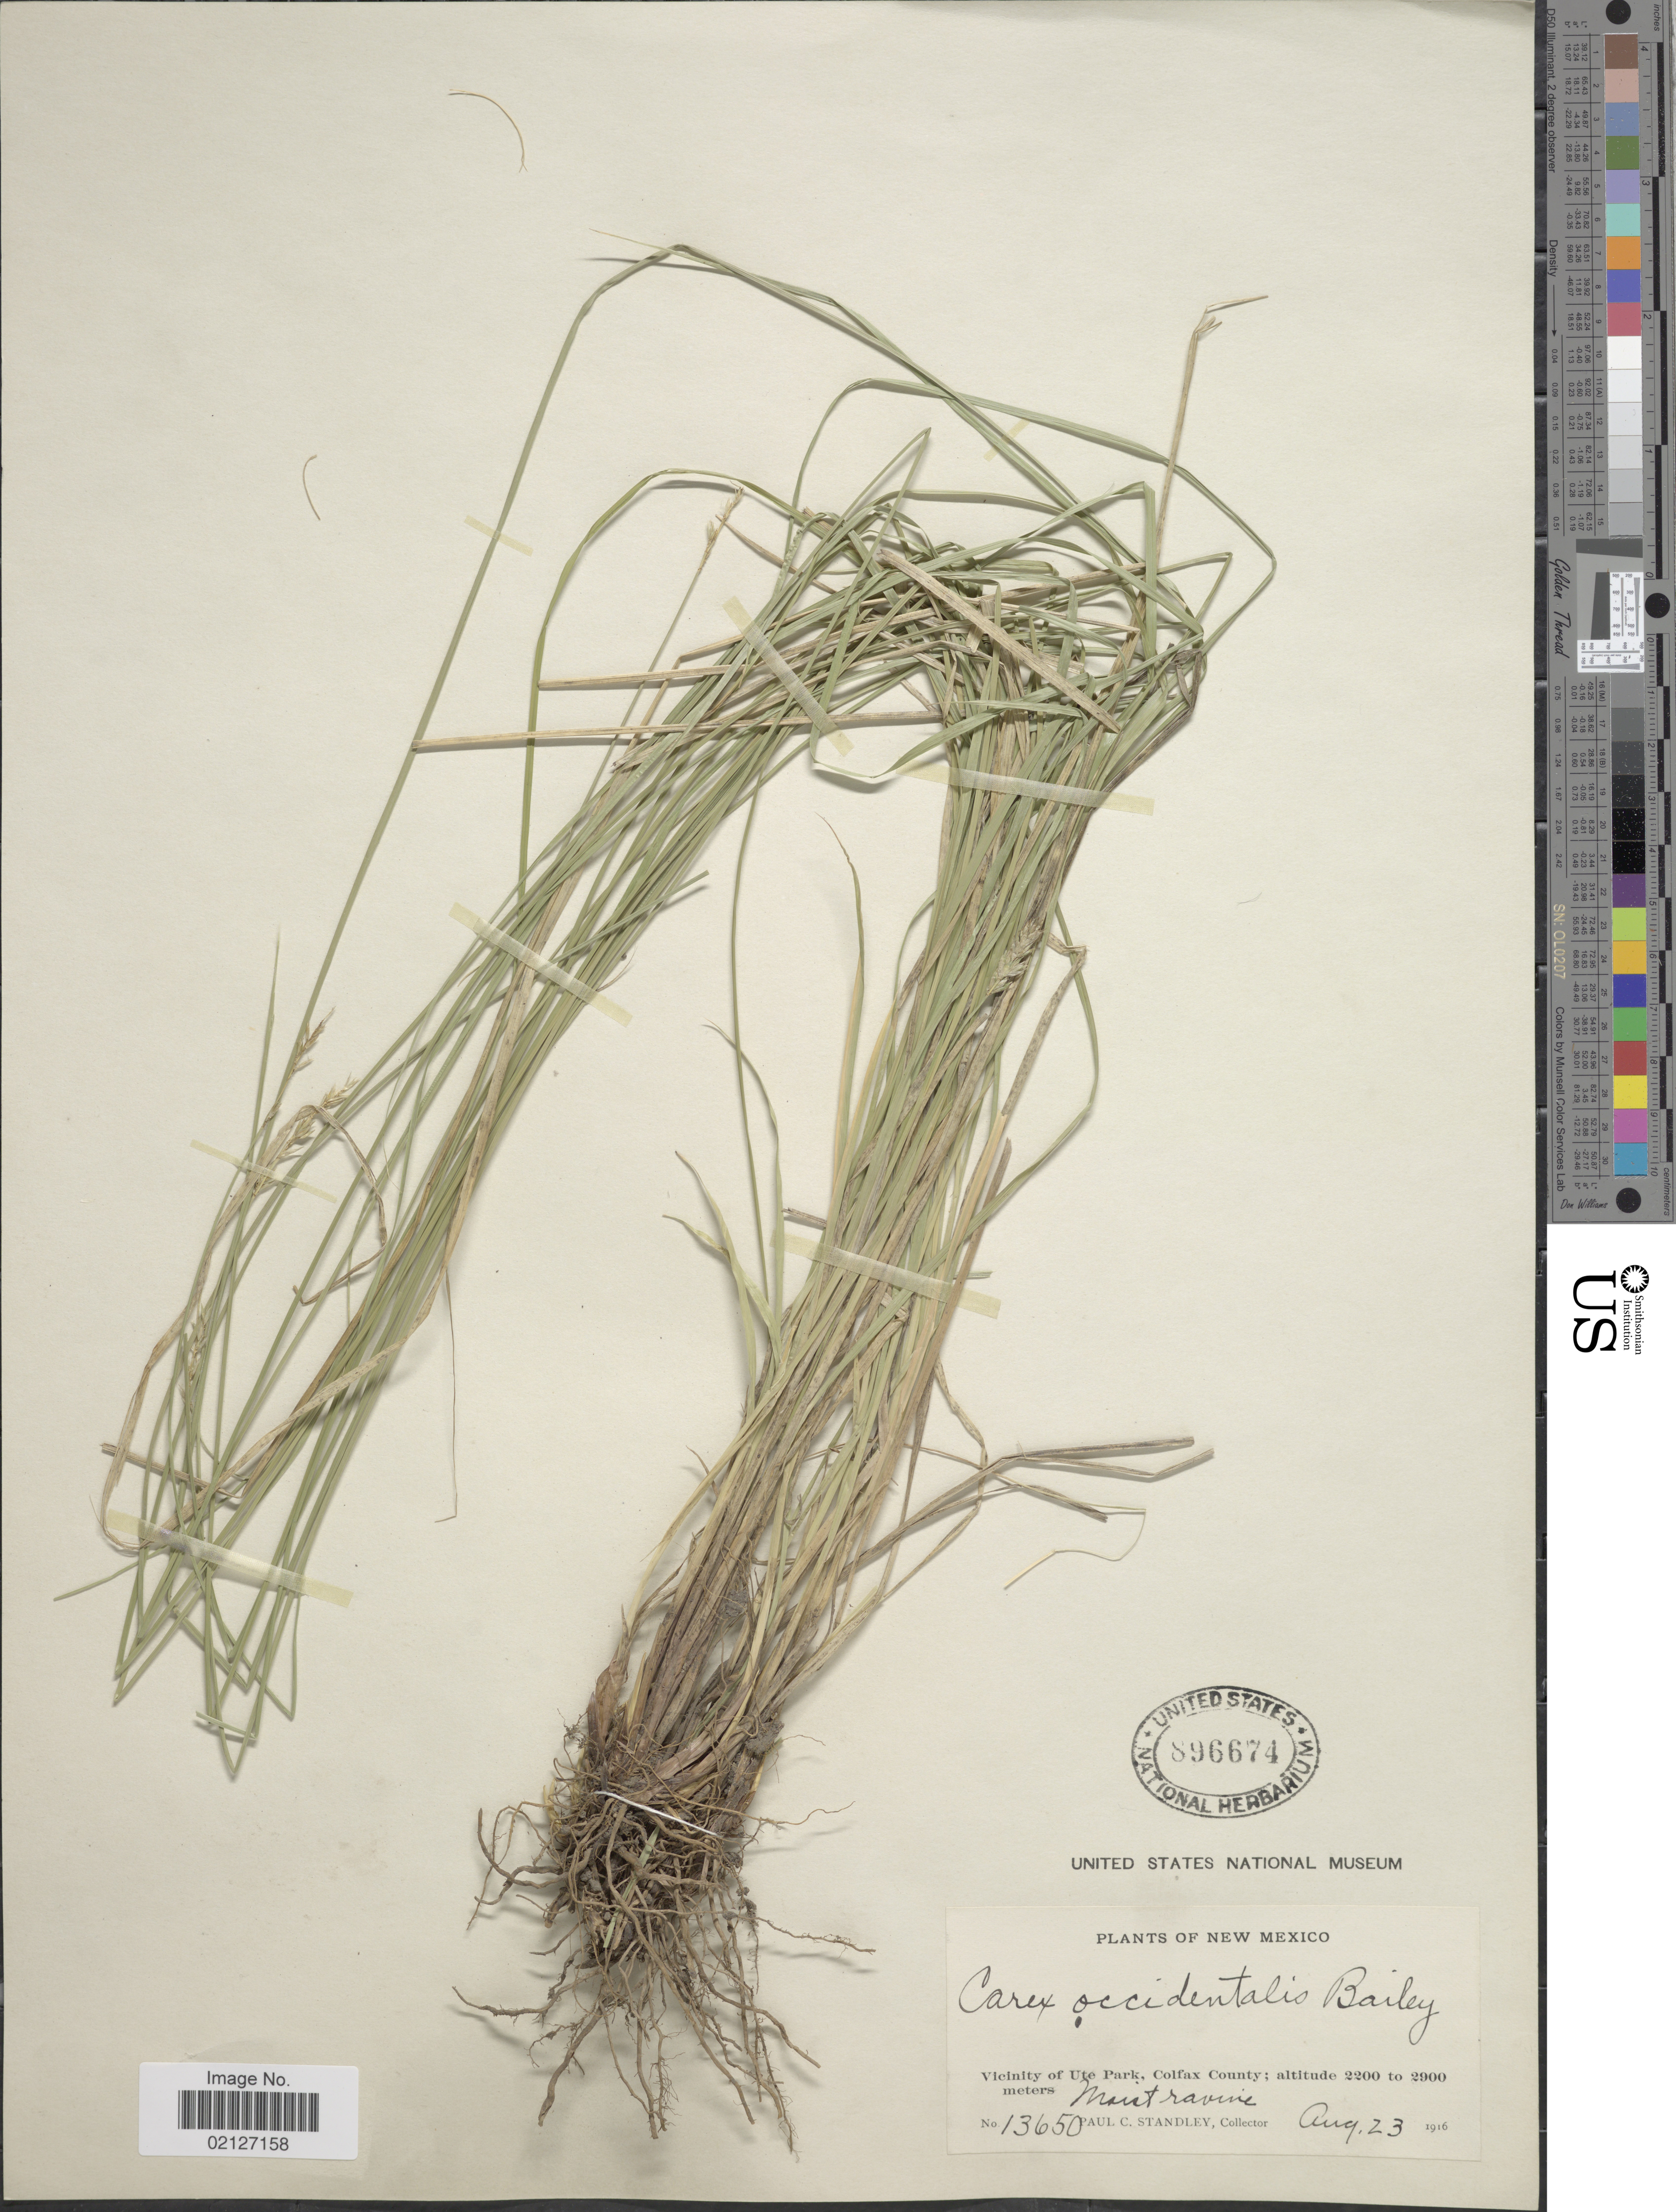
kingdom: Plantae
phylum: Tracheophyta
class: Liliopsida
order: Poales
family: Cyperaceae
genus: Carex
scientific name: Carex occidentalis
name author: L.H. Bailey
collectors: P. C. Standley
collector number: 13650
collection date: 1916-08-23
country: United States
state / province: New Mexico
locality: Vicinity of Ute Park, Colfax County, Moist ravine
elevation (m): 2200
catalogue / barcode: US 896674